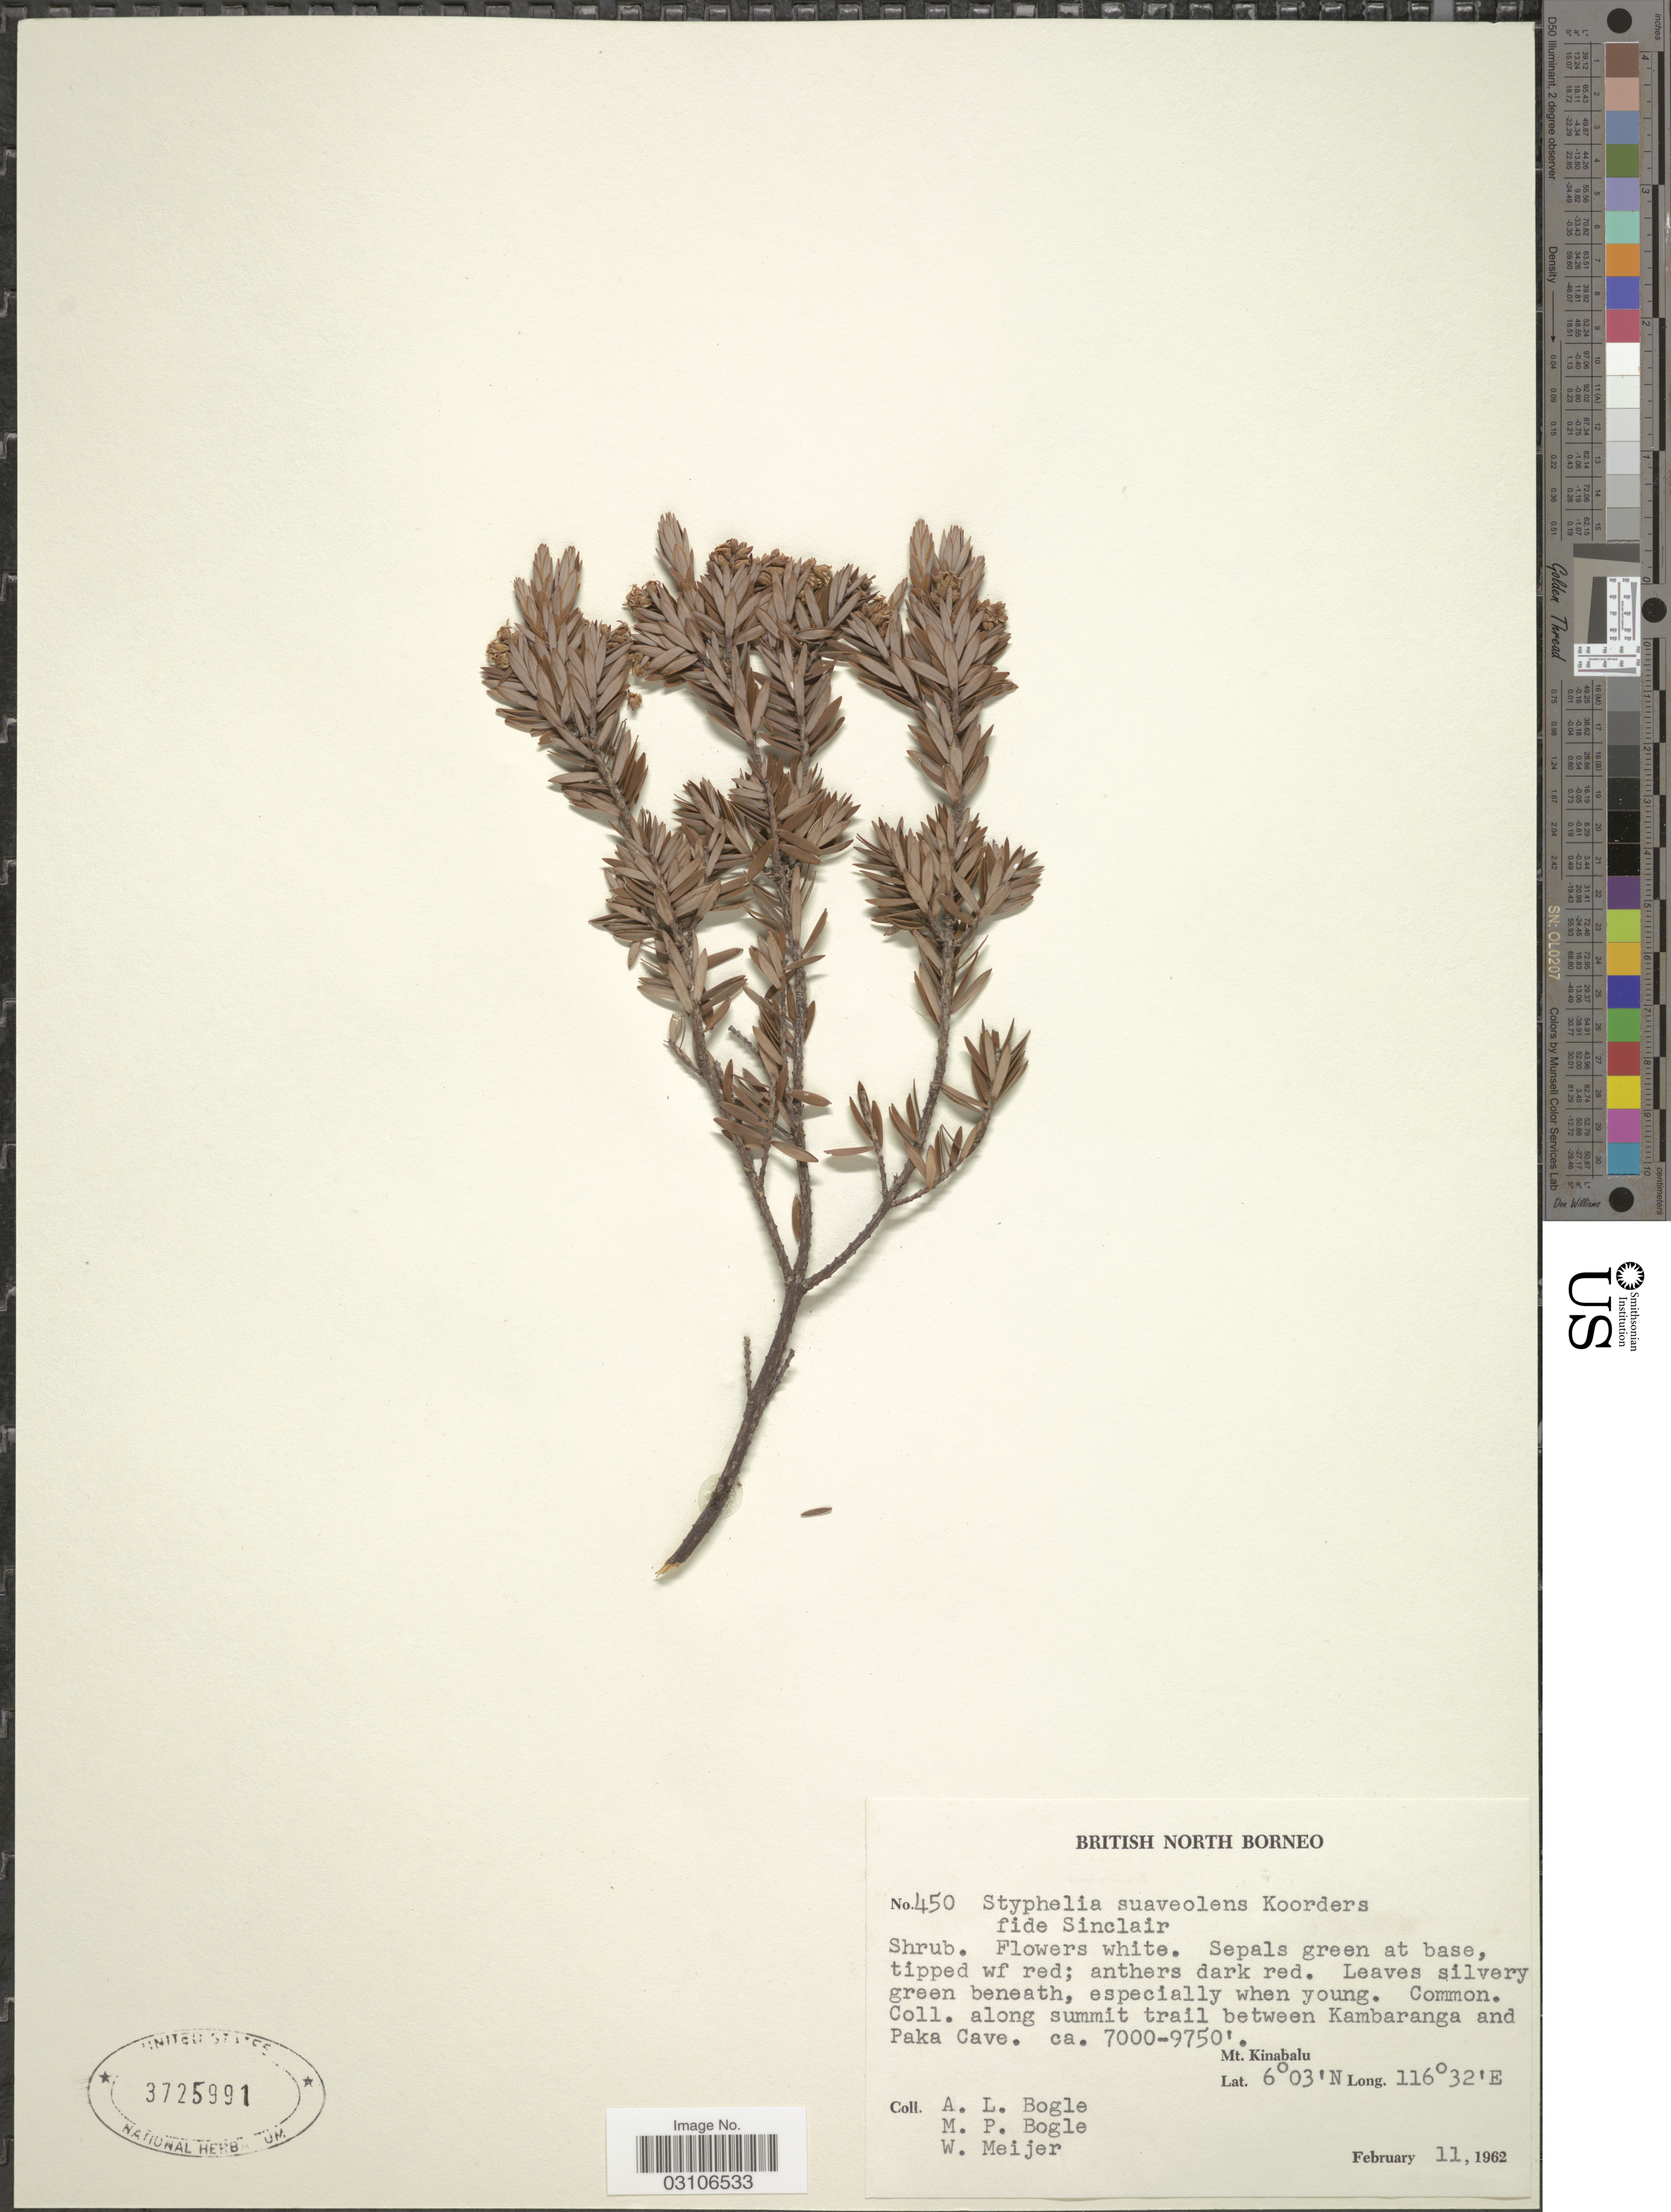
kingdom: Plantae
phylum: Tracheophyta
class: Magnoliopsida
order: Ericales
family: Ericaceae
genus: Styphelia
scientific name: Styphelia suaveolens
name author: (Hook. f.) Warb. ex P. Sarasin & Sarasin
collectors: Bogle, A.L., M. Bogle & W. Meijer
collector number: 450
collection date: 1962-02-11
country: Malaysia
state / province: Sabah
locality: British North Borneo. Along summit trail between Kambaranga and Paka Cave. Mt. Kinabalu.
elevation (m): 2134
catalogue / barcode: US 3725991